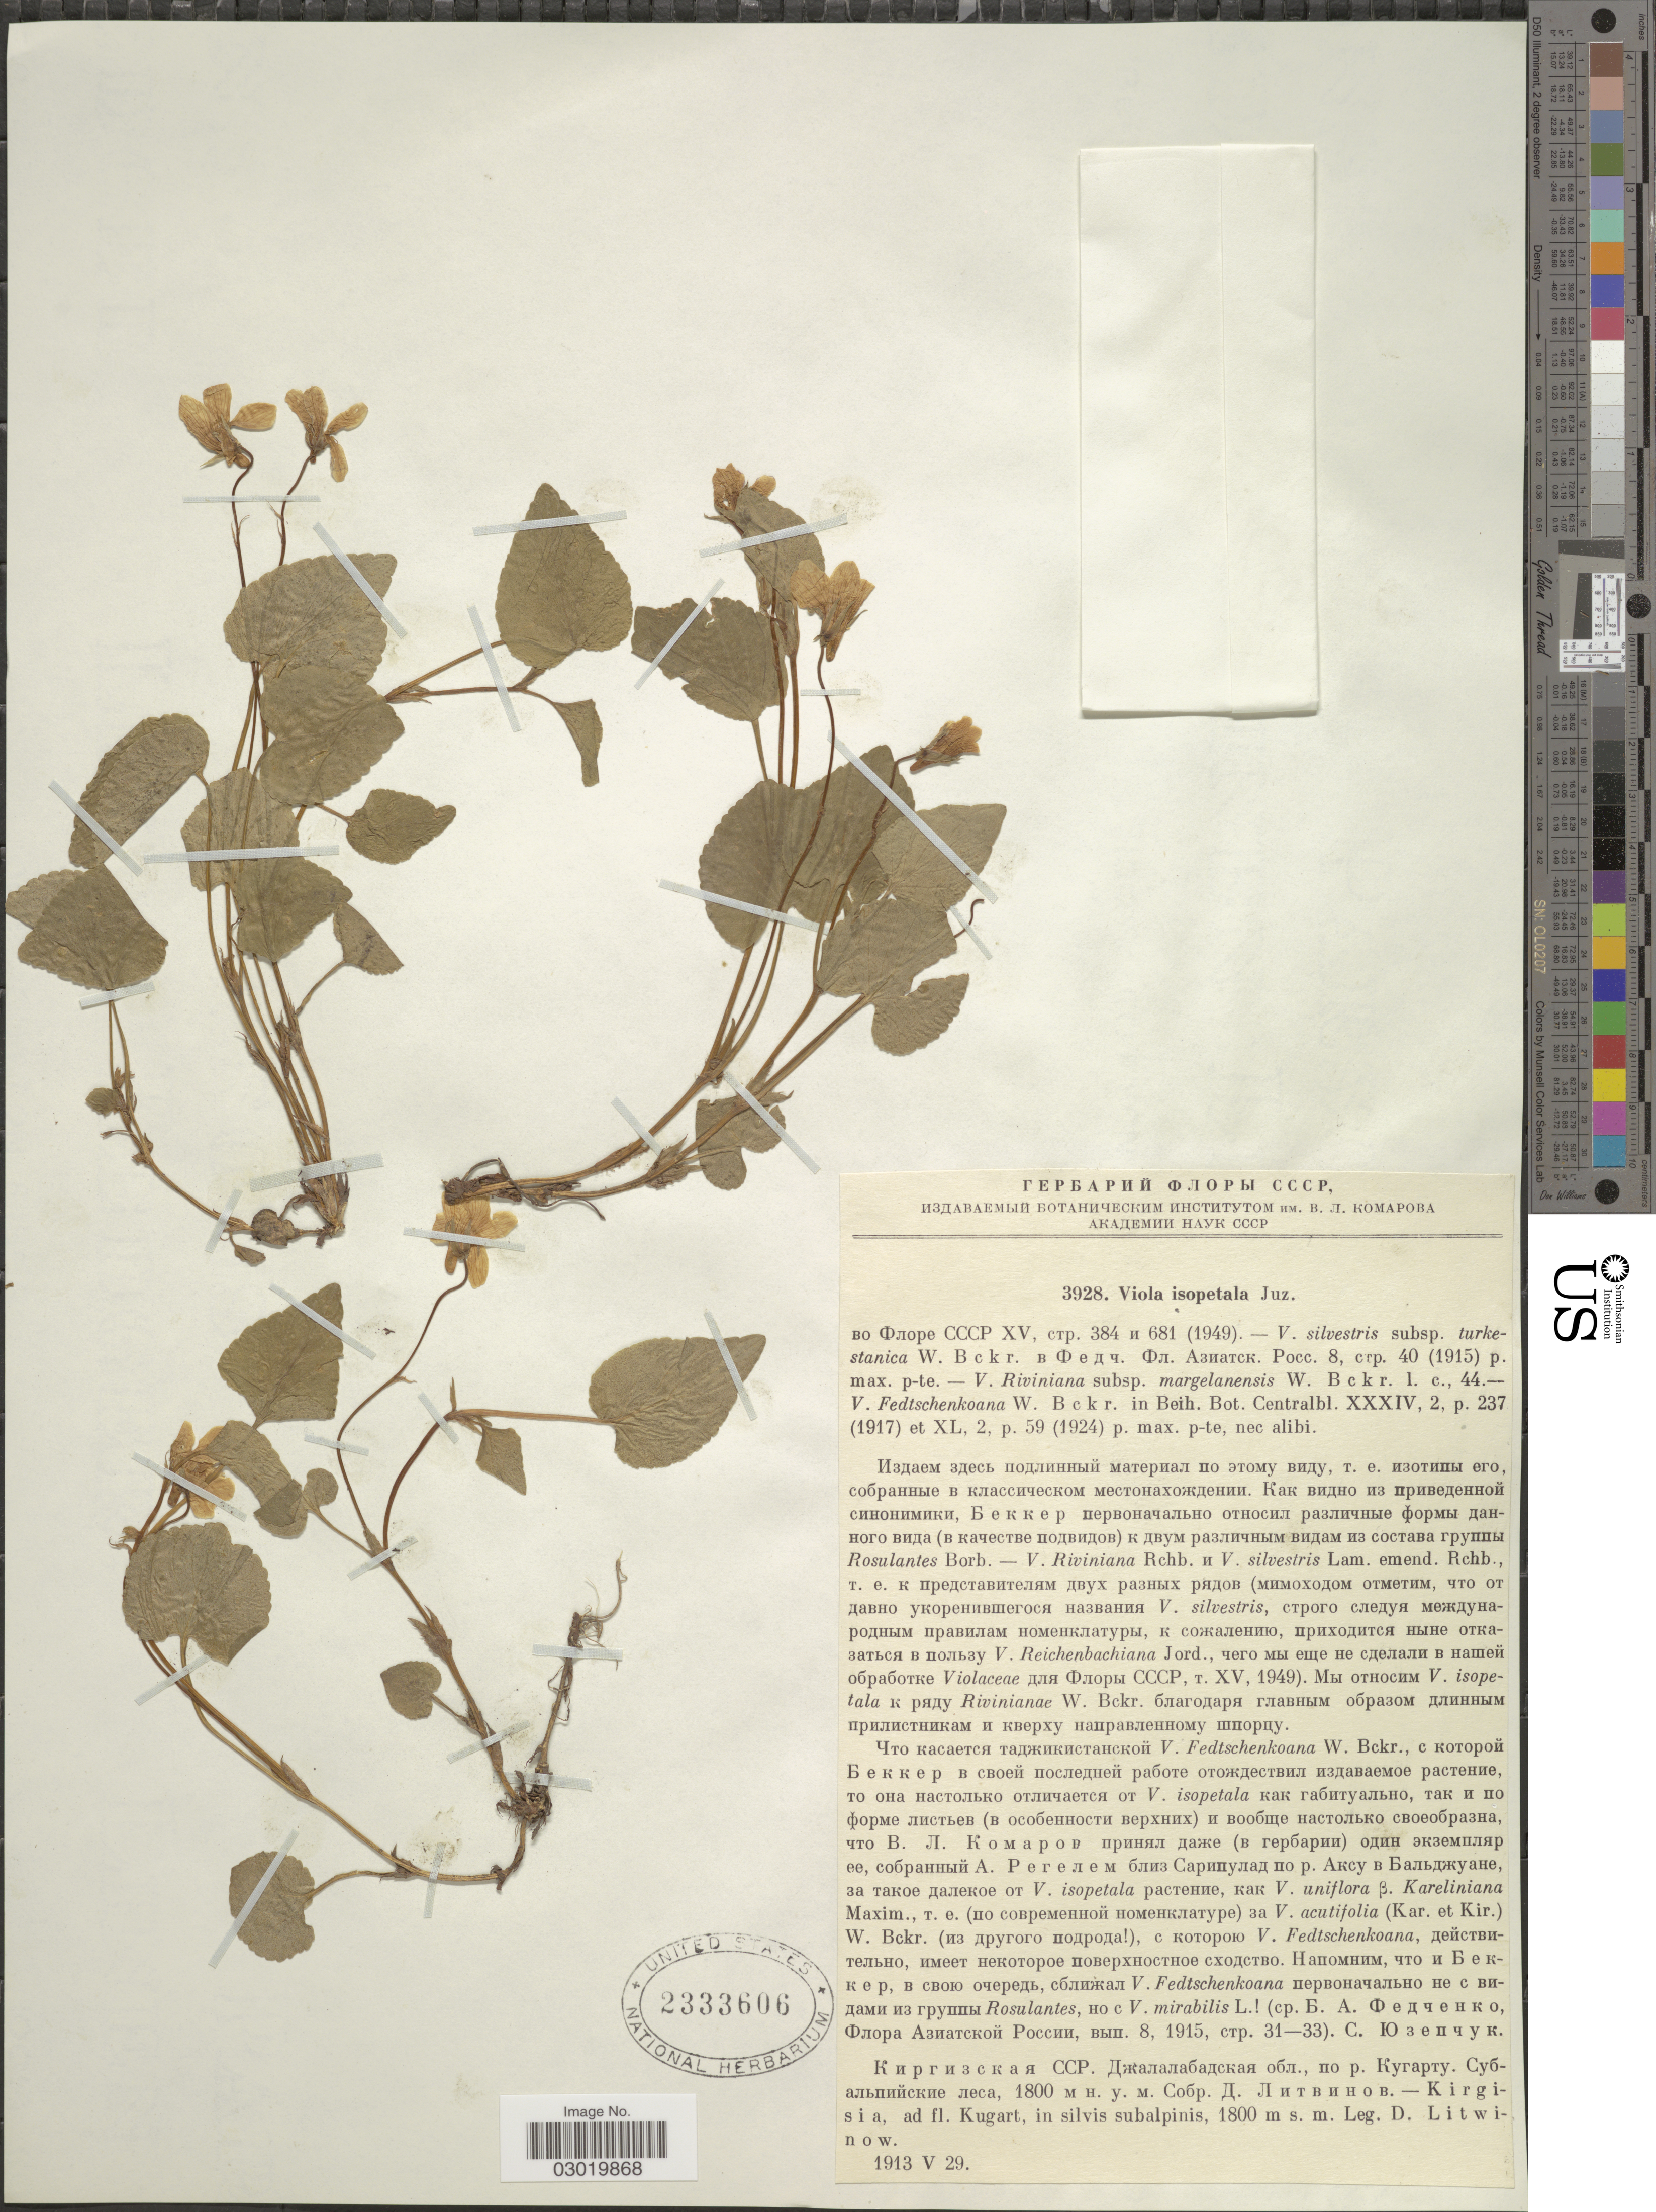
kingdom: Plantae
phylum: Tracheophyta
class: Magnoliopsida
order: Malpighiales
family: Violaceae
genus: Viola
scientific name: Viola isopetala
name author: Juz.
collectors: D. Litwinow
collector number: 3928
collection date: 1913-05-29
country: Kyrgyzstan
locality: Kirgisia, ad fl. Kugart, in silvis subalpinis.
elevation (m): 1800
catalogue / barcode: US 2333606